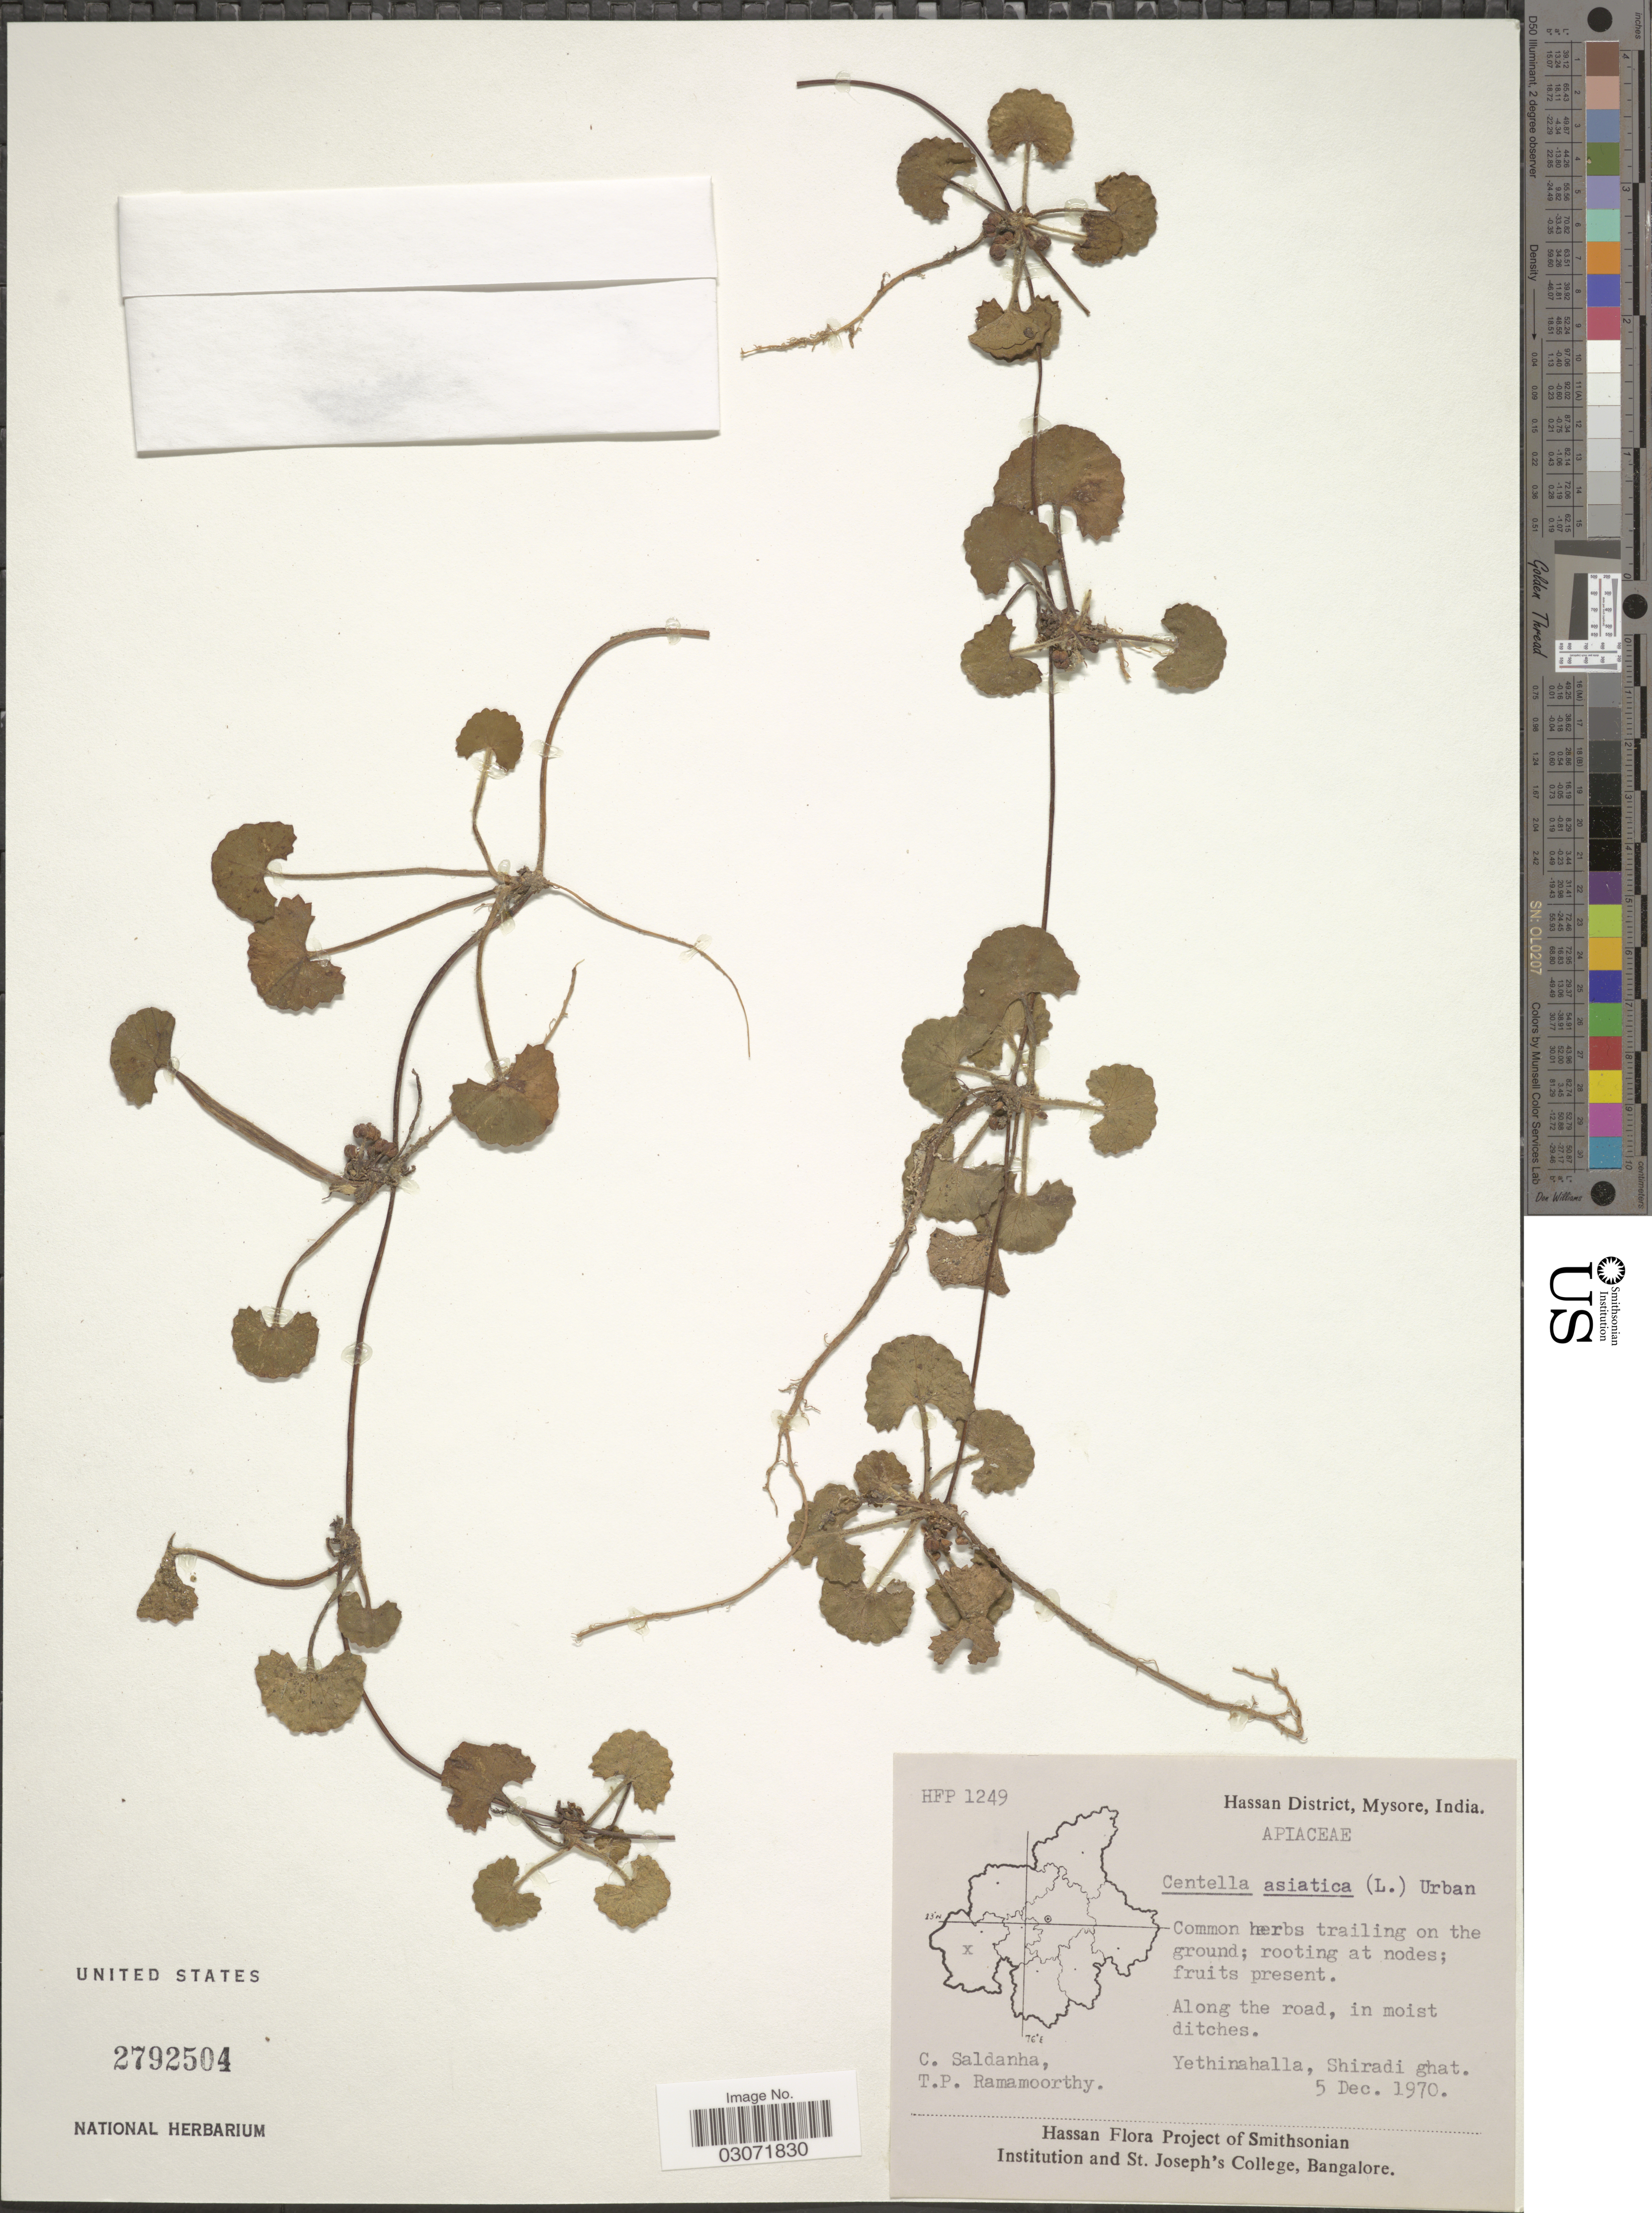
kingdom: Plantae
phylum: Tracheophyta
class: Magnoliopsida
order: Apiales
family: Apiaceae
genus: Centella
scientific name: Centella asiatica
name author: (L.) Urb.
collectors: C. Saldanha & T. P. Ramamoorthy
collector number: HFP 1249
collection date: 1970-12-05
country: India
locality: Hassan District, Mysore. Yethinahalla, Shiradi ghat.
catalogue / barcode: US 2792504